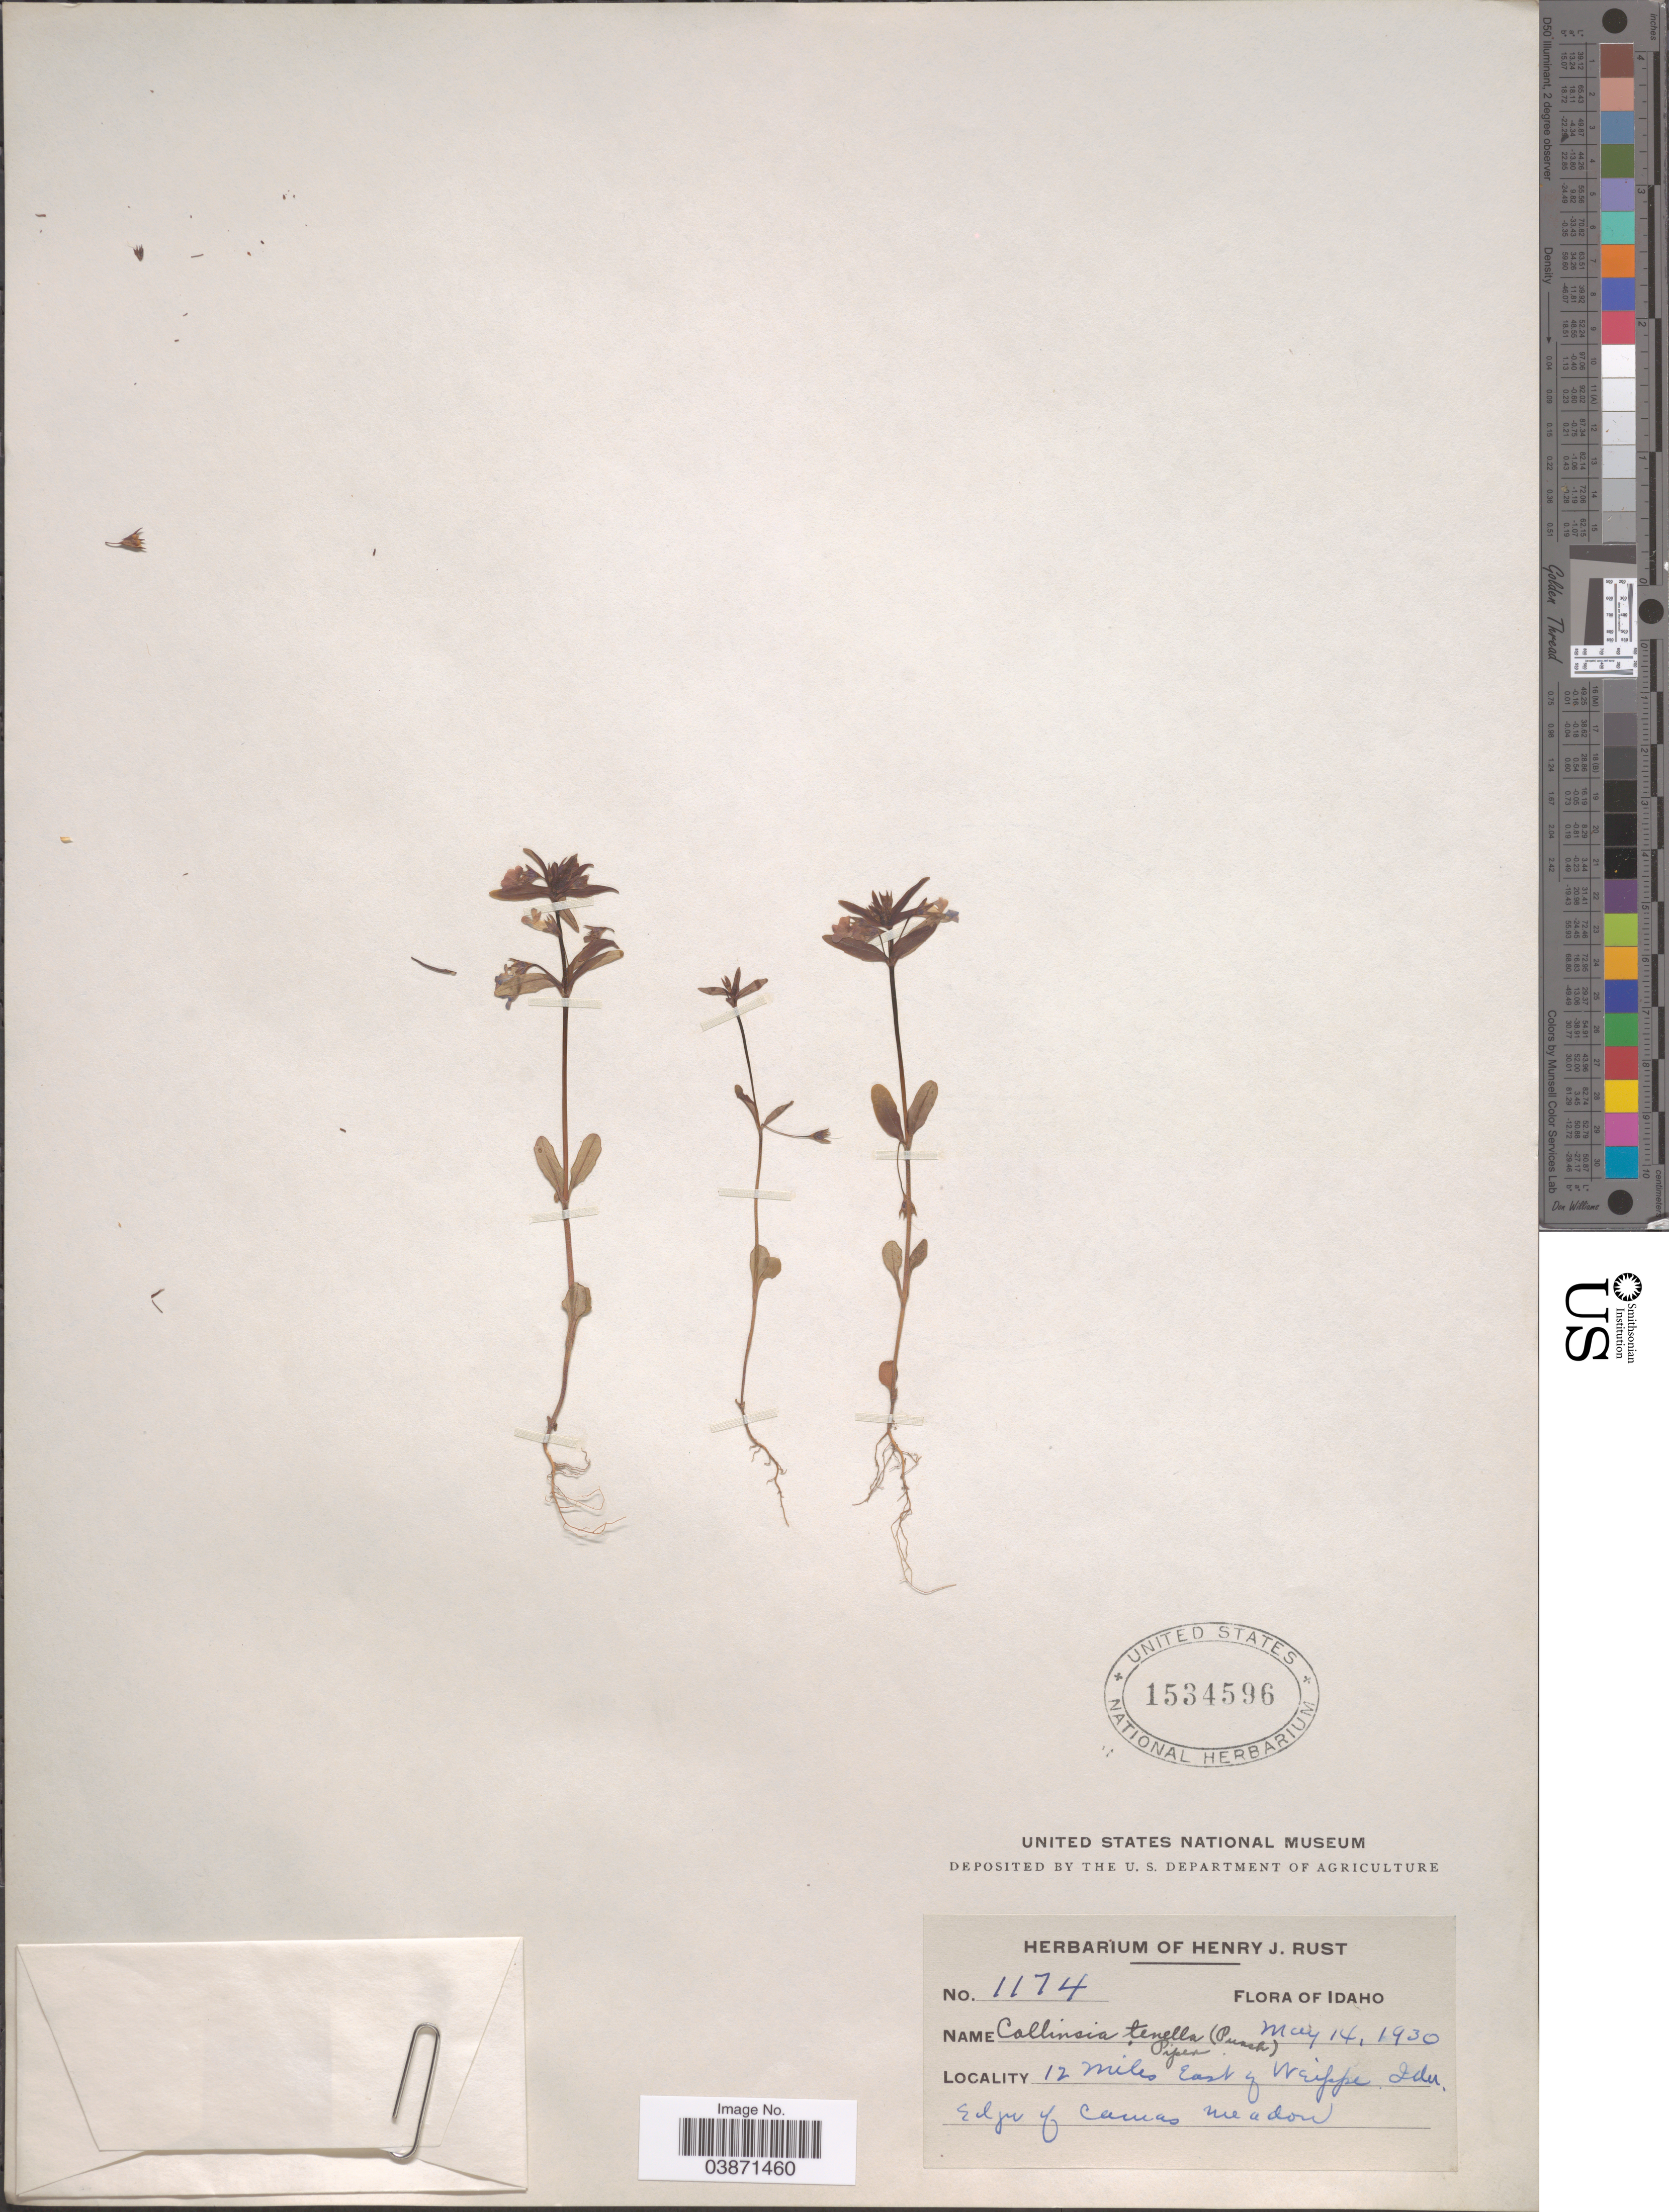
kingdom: Plantae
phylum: Tracheophyta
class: Magnoliopsida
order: Lamiales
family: Plantaginaceae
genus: Collinsia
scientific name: Collinsia tenella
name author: Benth.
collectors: ex herb. Henry J. Rust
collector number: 1174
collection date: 1930-05-14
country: United States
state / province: Idaho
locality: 12 miles East of Weippe. Edge of Caucas meadow.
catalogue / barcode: US 1534596